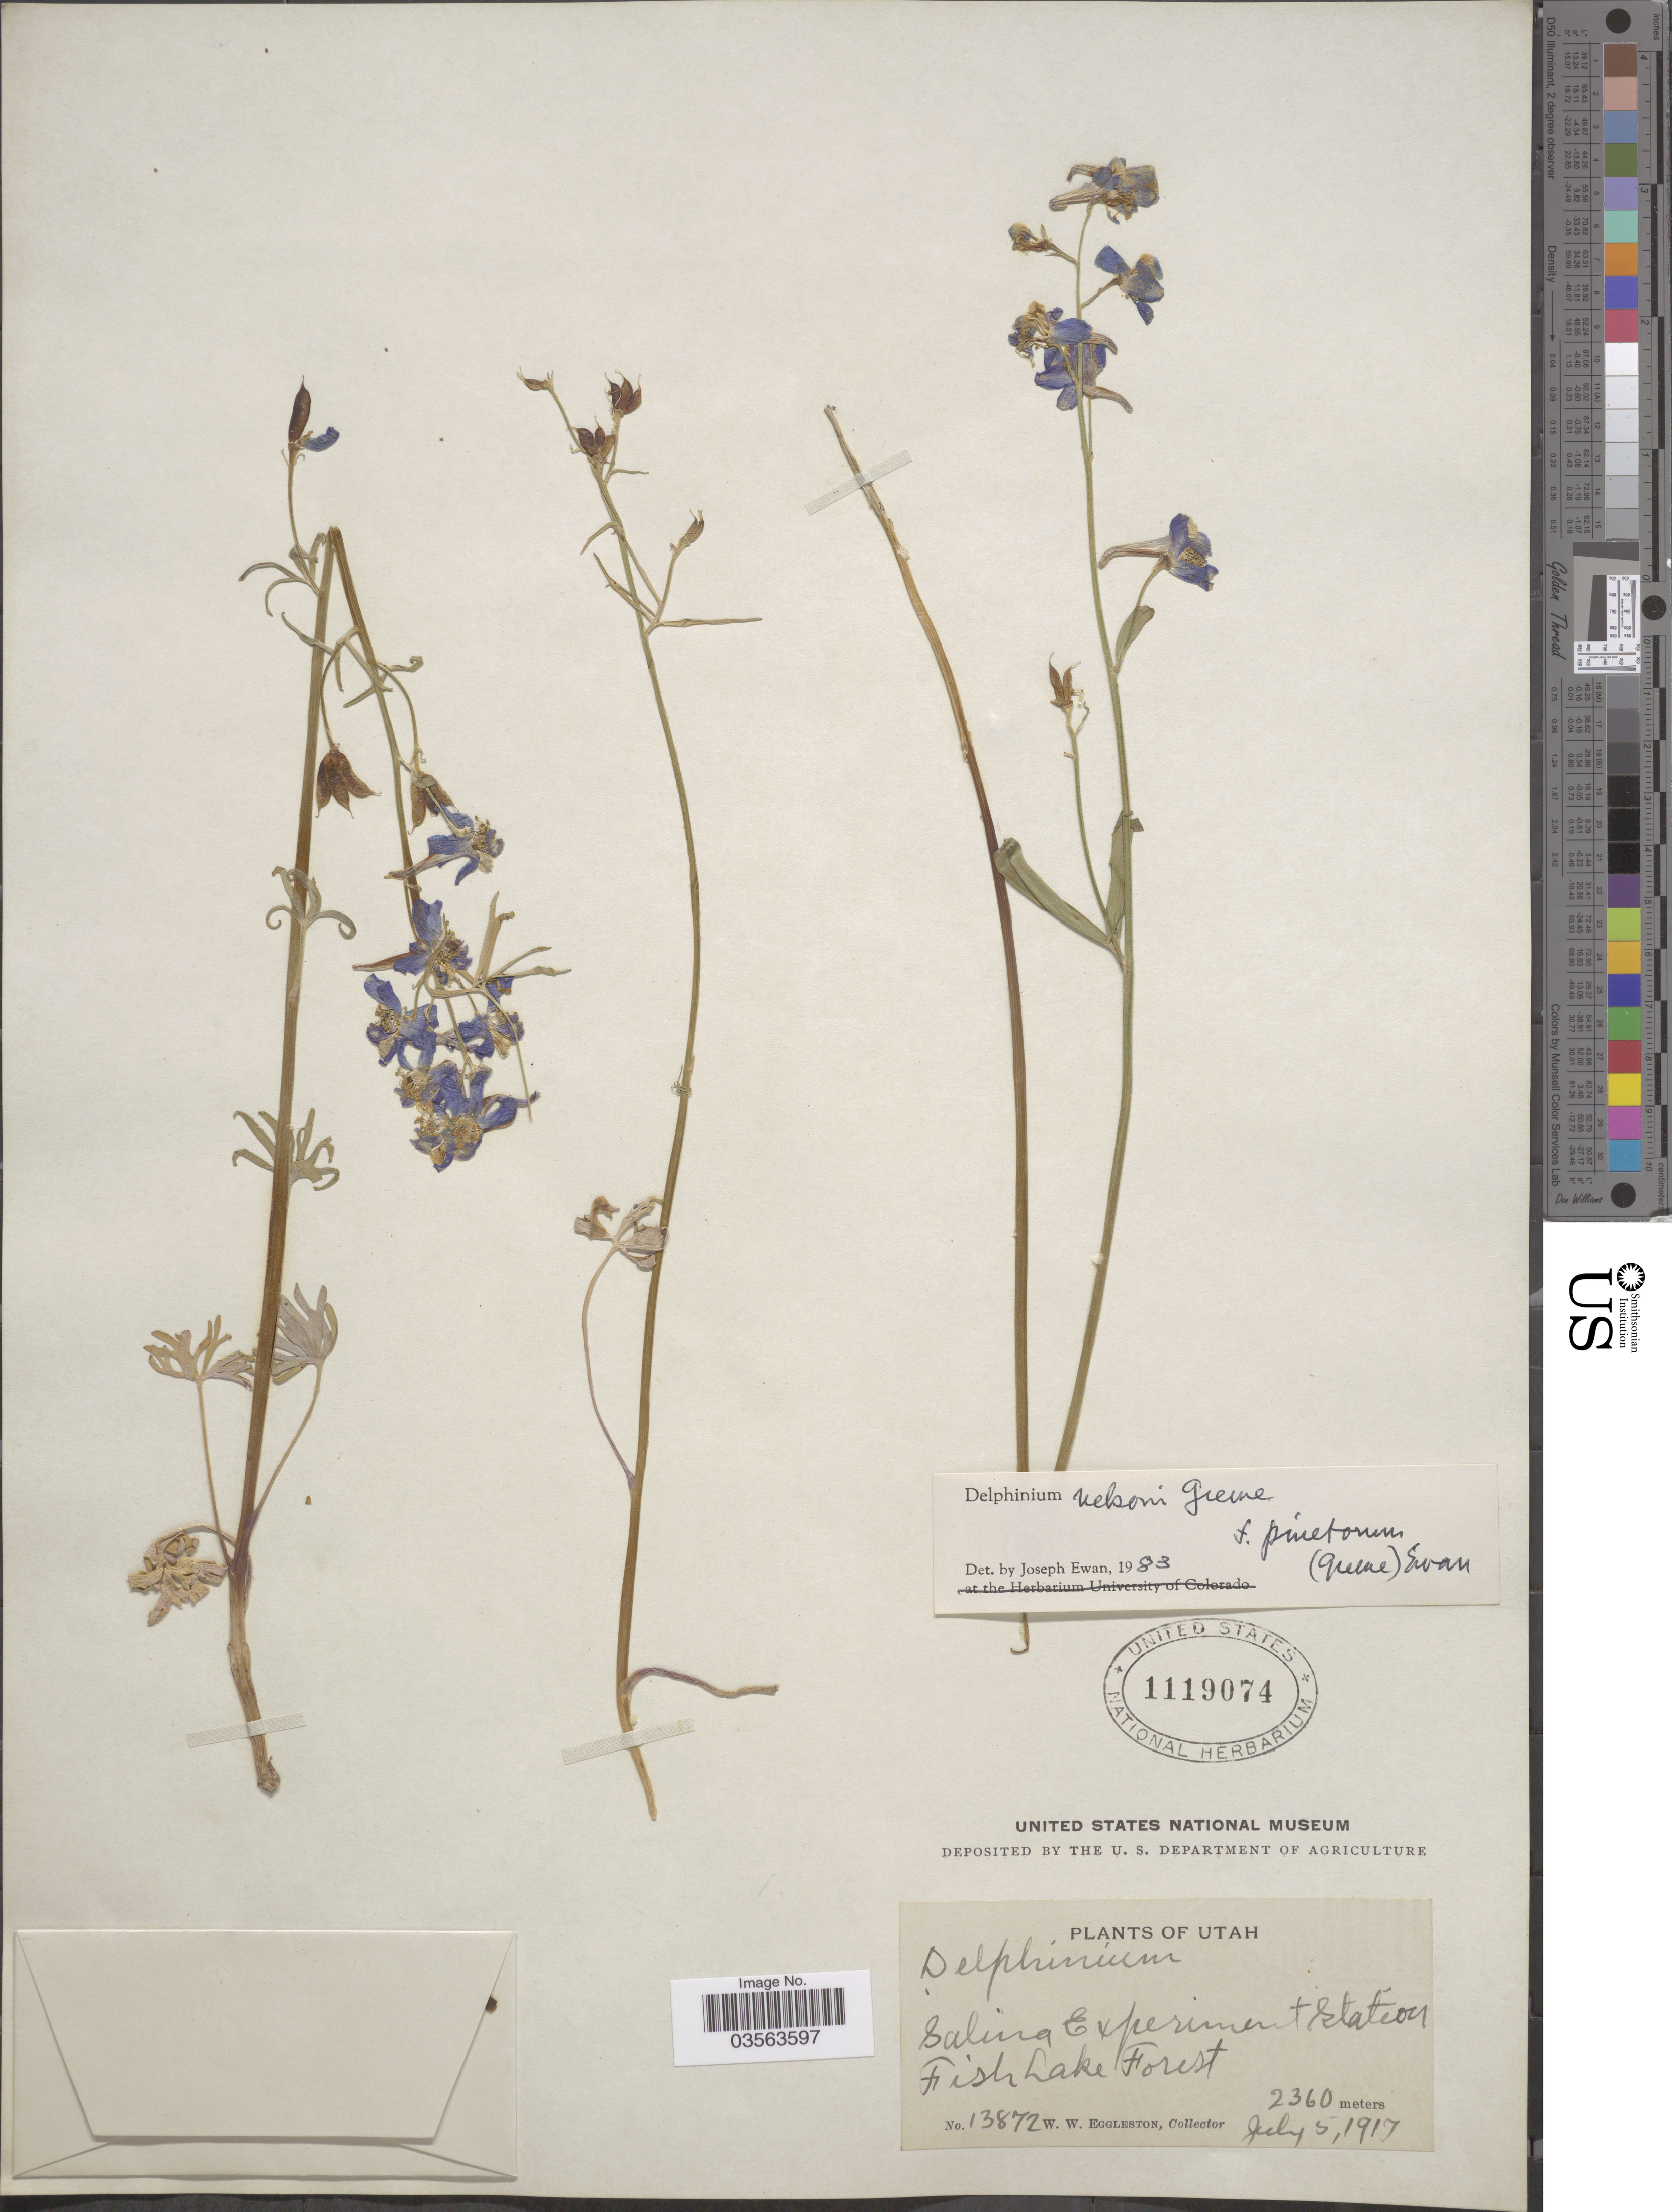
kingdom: Plantae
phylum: Tracheophyta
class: Magnoliopsida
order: Ranunculales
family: Ranunculaceae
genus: Delphinium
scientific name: Delphinium nelsonii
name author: Greene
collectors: W. W. Eggleston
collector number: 13872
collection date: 1917-07-05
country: United States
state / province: Utah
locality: Salina Experiment Station, Fish Lake Forest.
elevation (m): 2360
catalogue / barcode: US 1119074